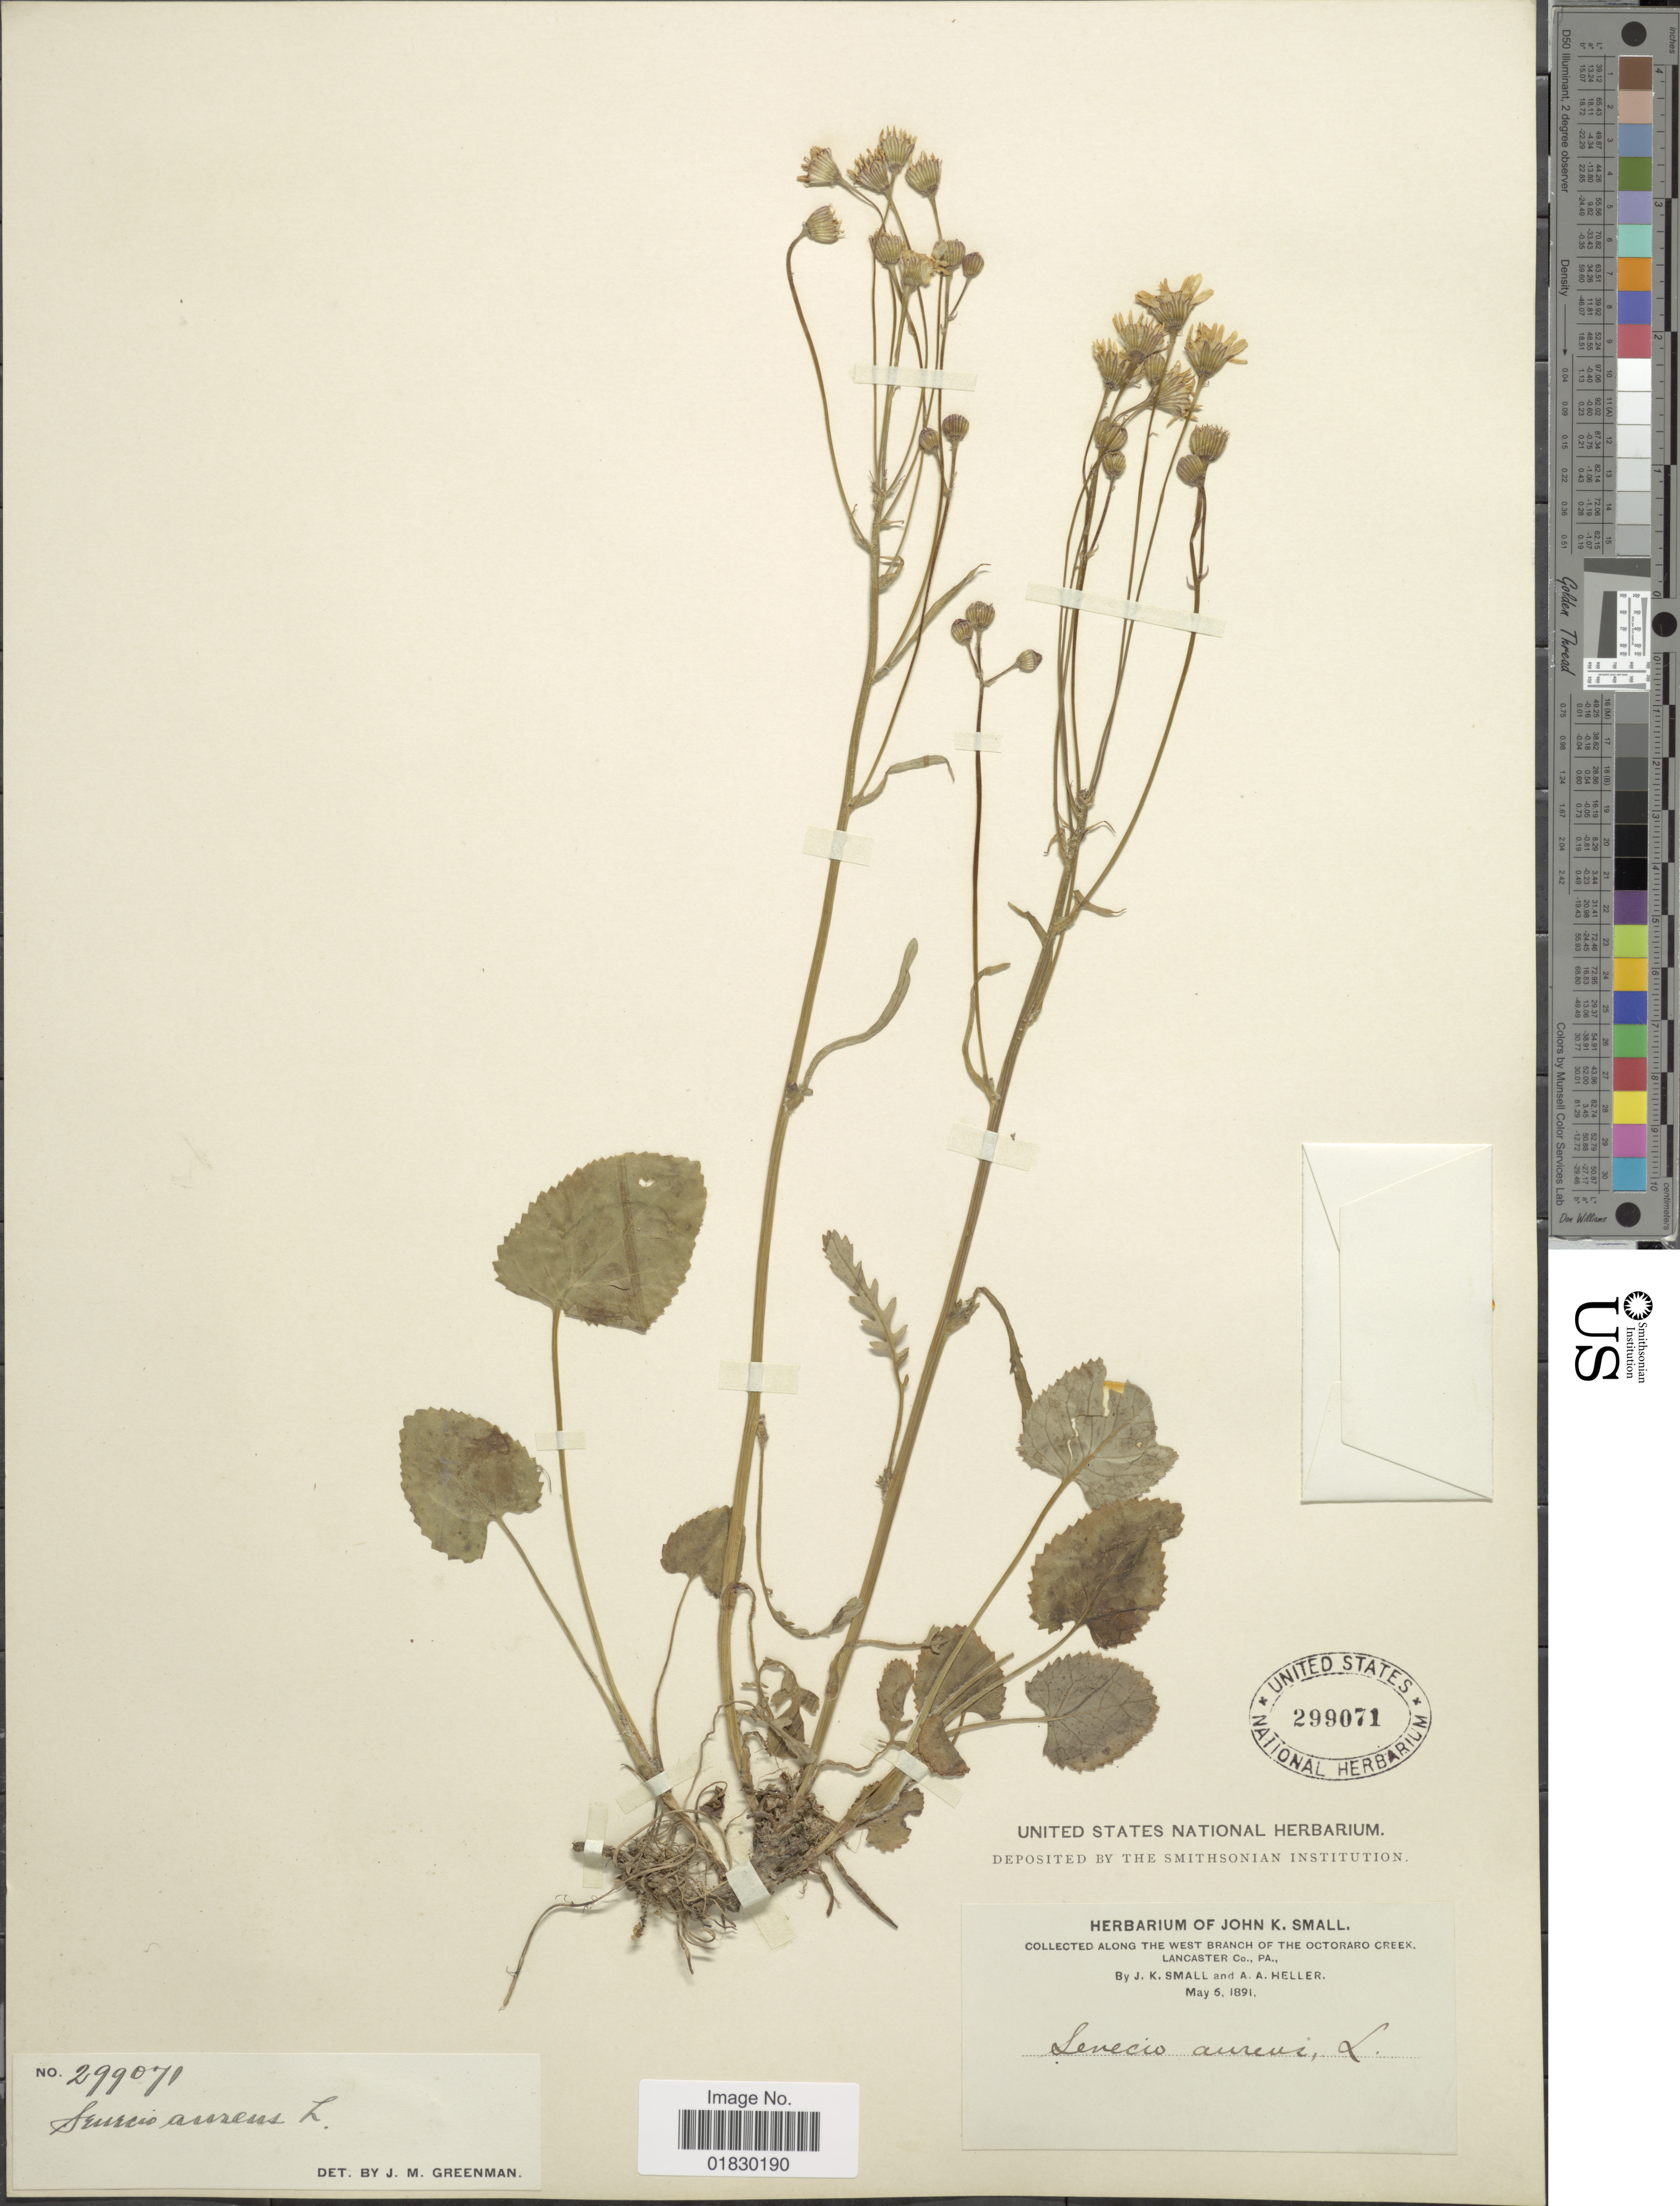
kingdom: Plantae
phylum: Tracheophyta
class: Magnoliopsida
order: Asterales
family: Asteraceae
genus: Packera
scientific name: Packera aurea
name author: (L.) Á. Löve & D. Löve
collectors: J. K. Small & A. A. Heller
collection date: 1891-05-05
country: United States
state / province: Pennsylvania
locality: Along the West Branch of the Octoraro Creek, Lancaster Co., Pa.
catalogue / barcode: US 299071